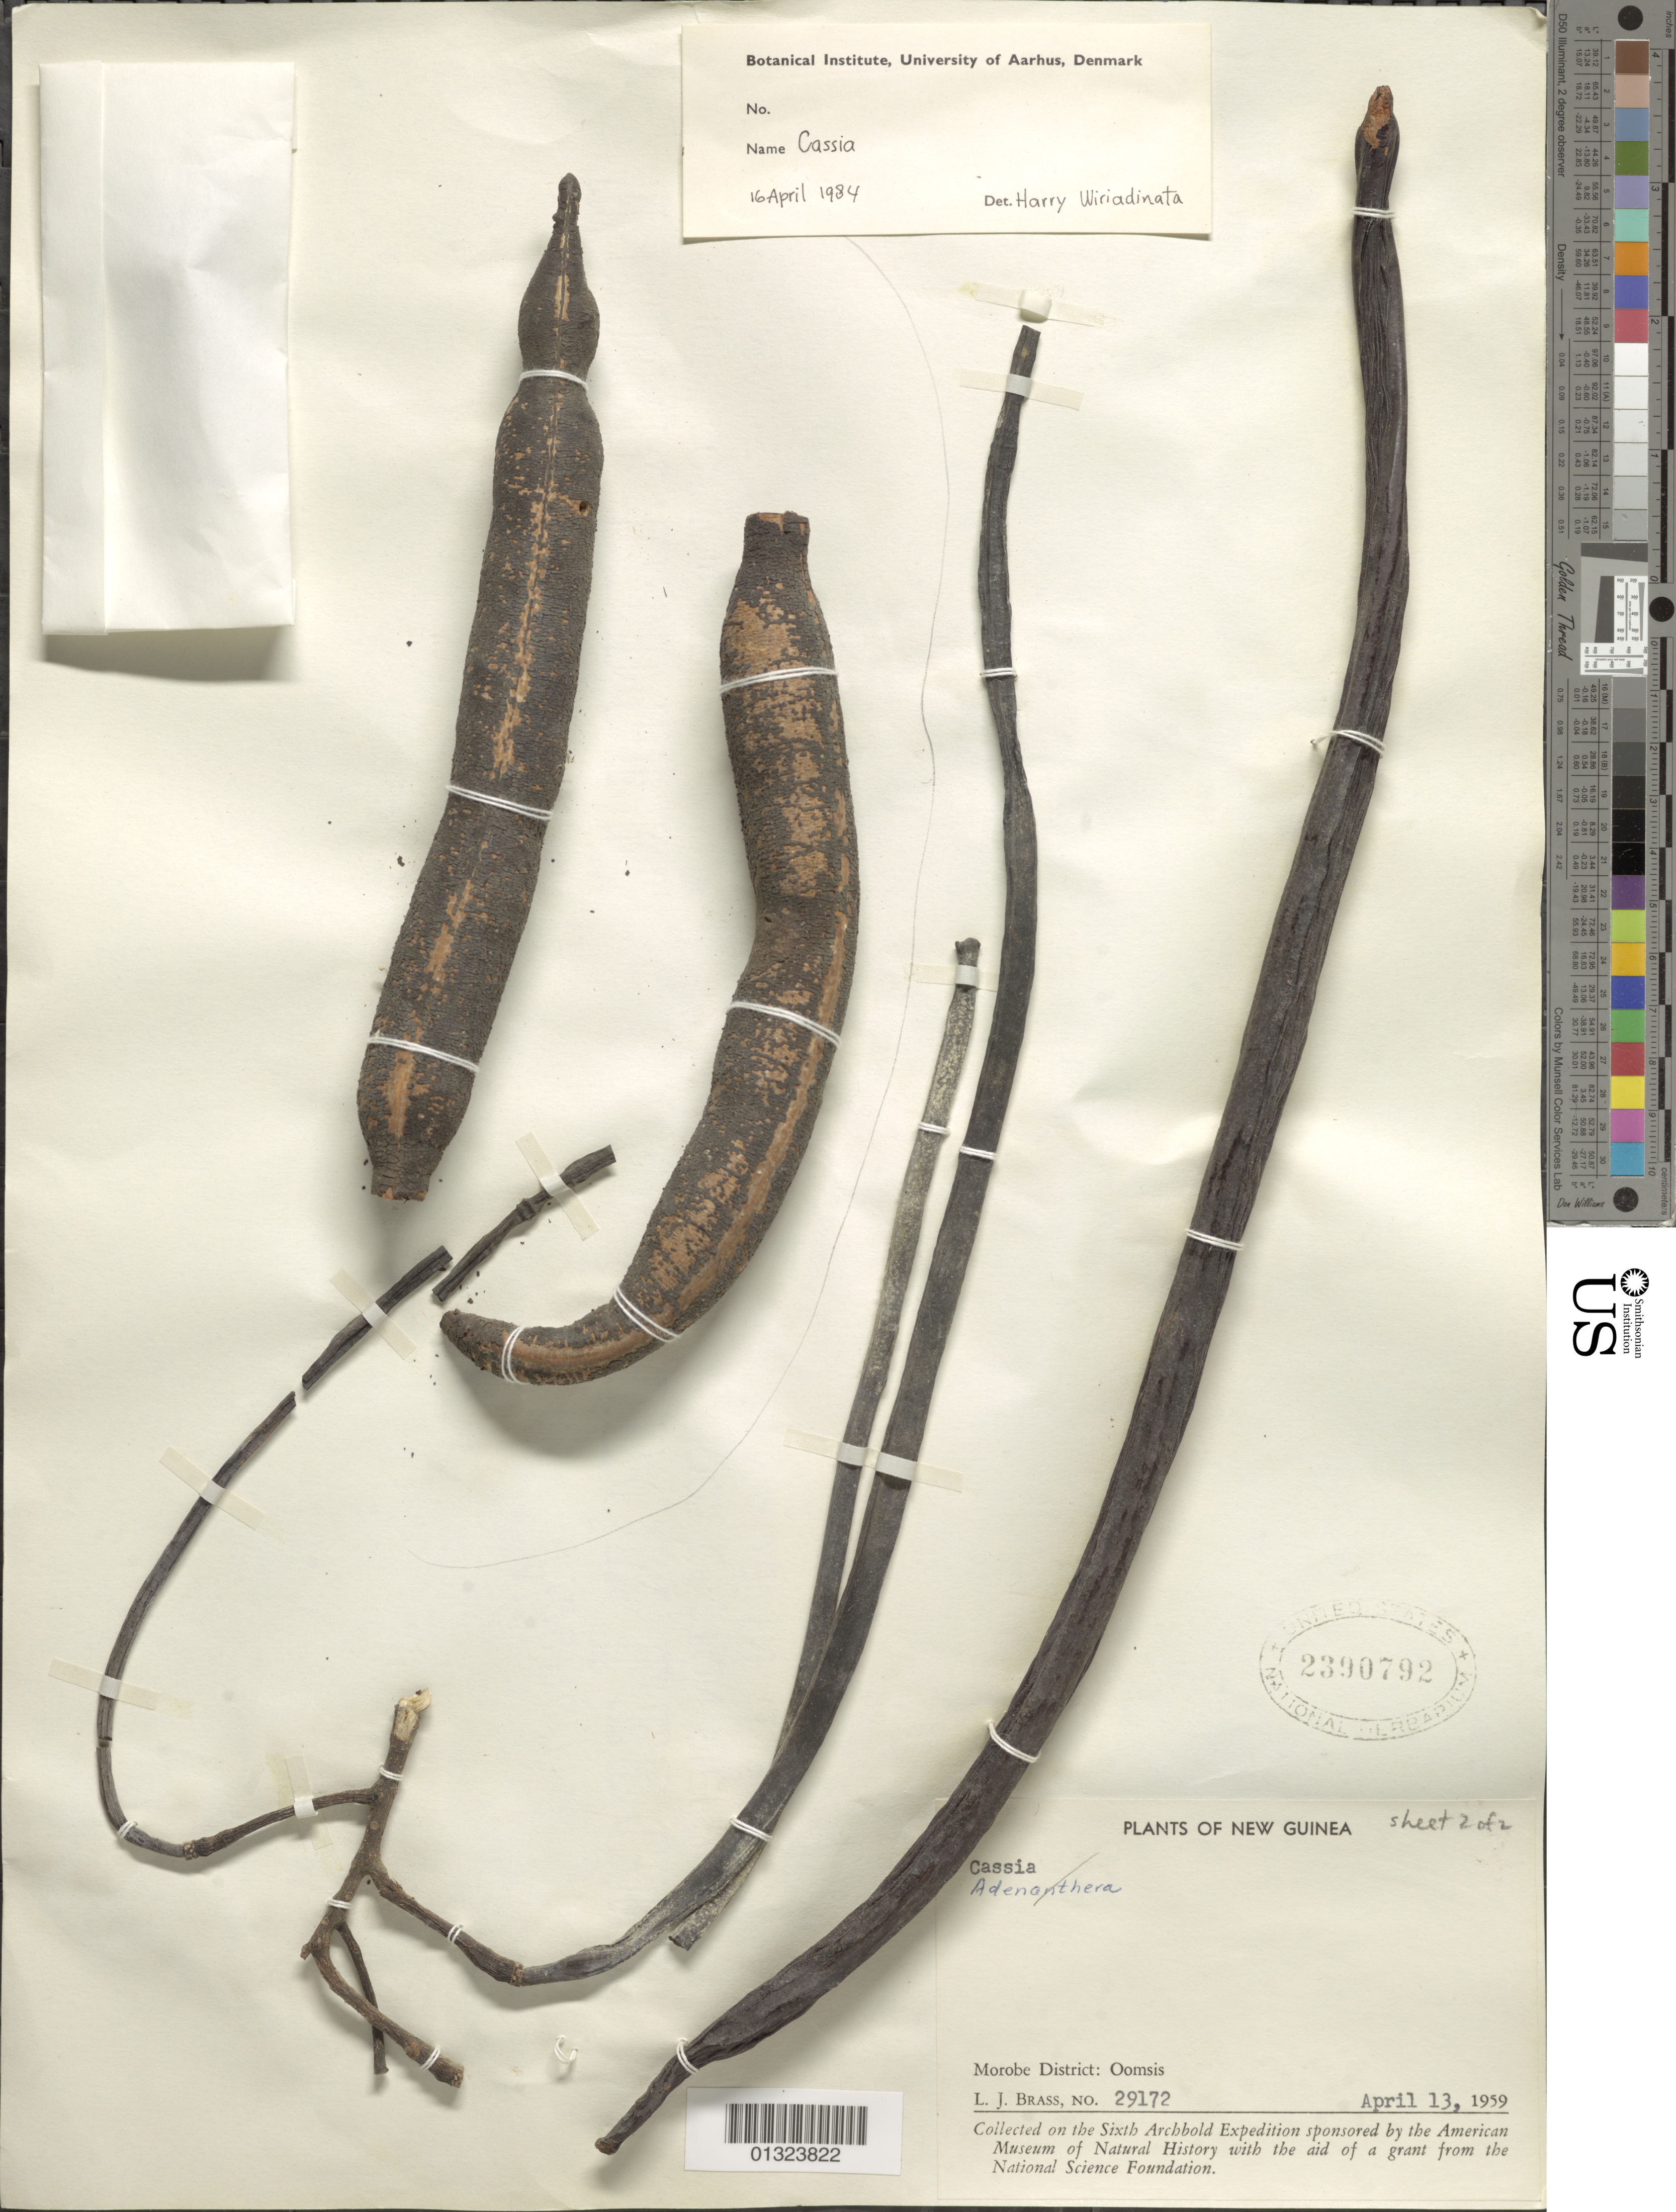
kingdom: Plantae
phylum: Tracheophyta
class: Magnoliopsida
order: Fabales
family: Fabaceae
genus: Cassia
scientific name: Cassia sp.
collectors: L. J. Brass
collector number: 29172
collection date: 1959-04-13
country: Papua New Guinea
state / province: Morobe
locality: Oomsis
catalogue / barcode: US 2390792